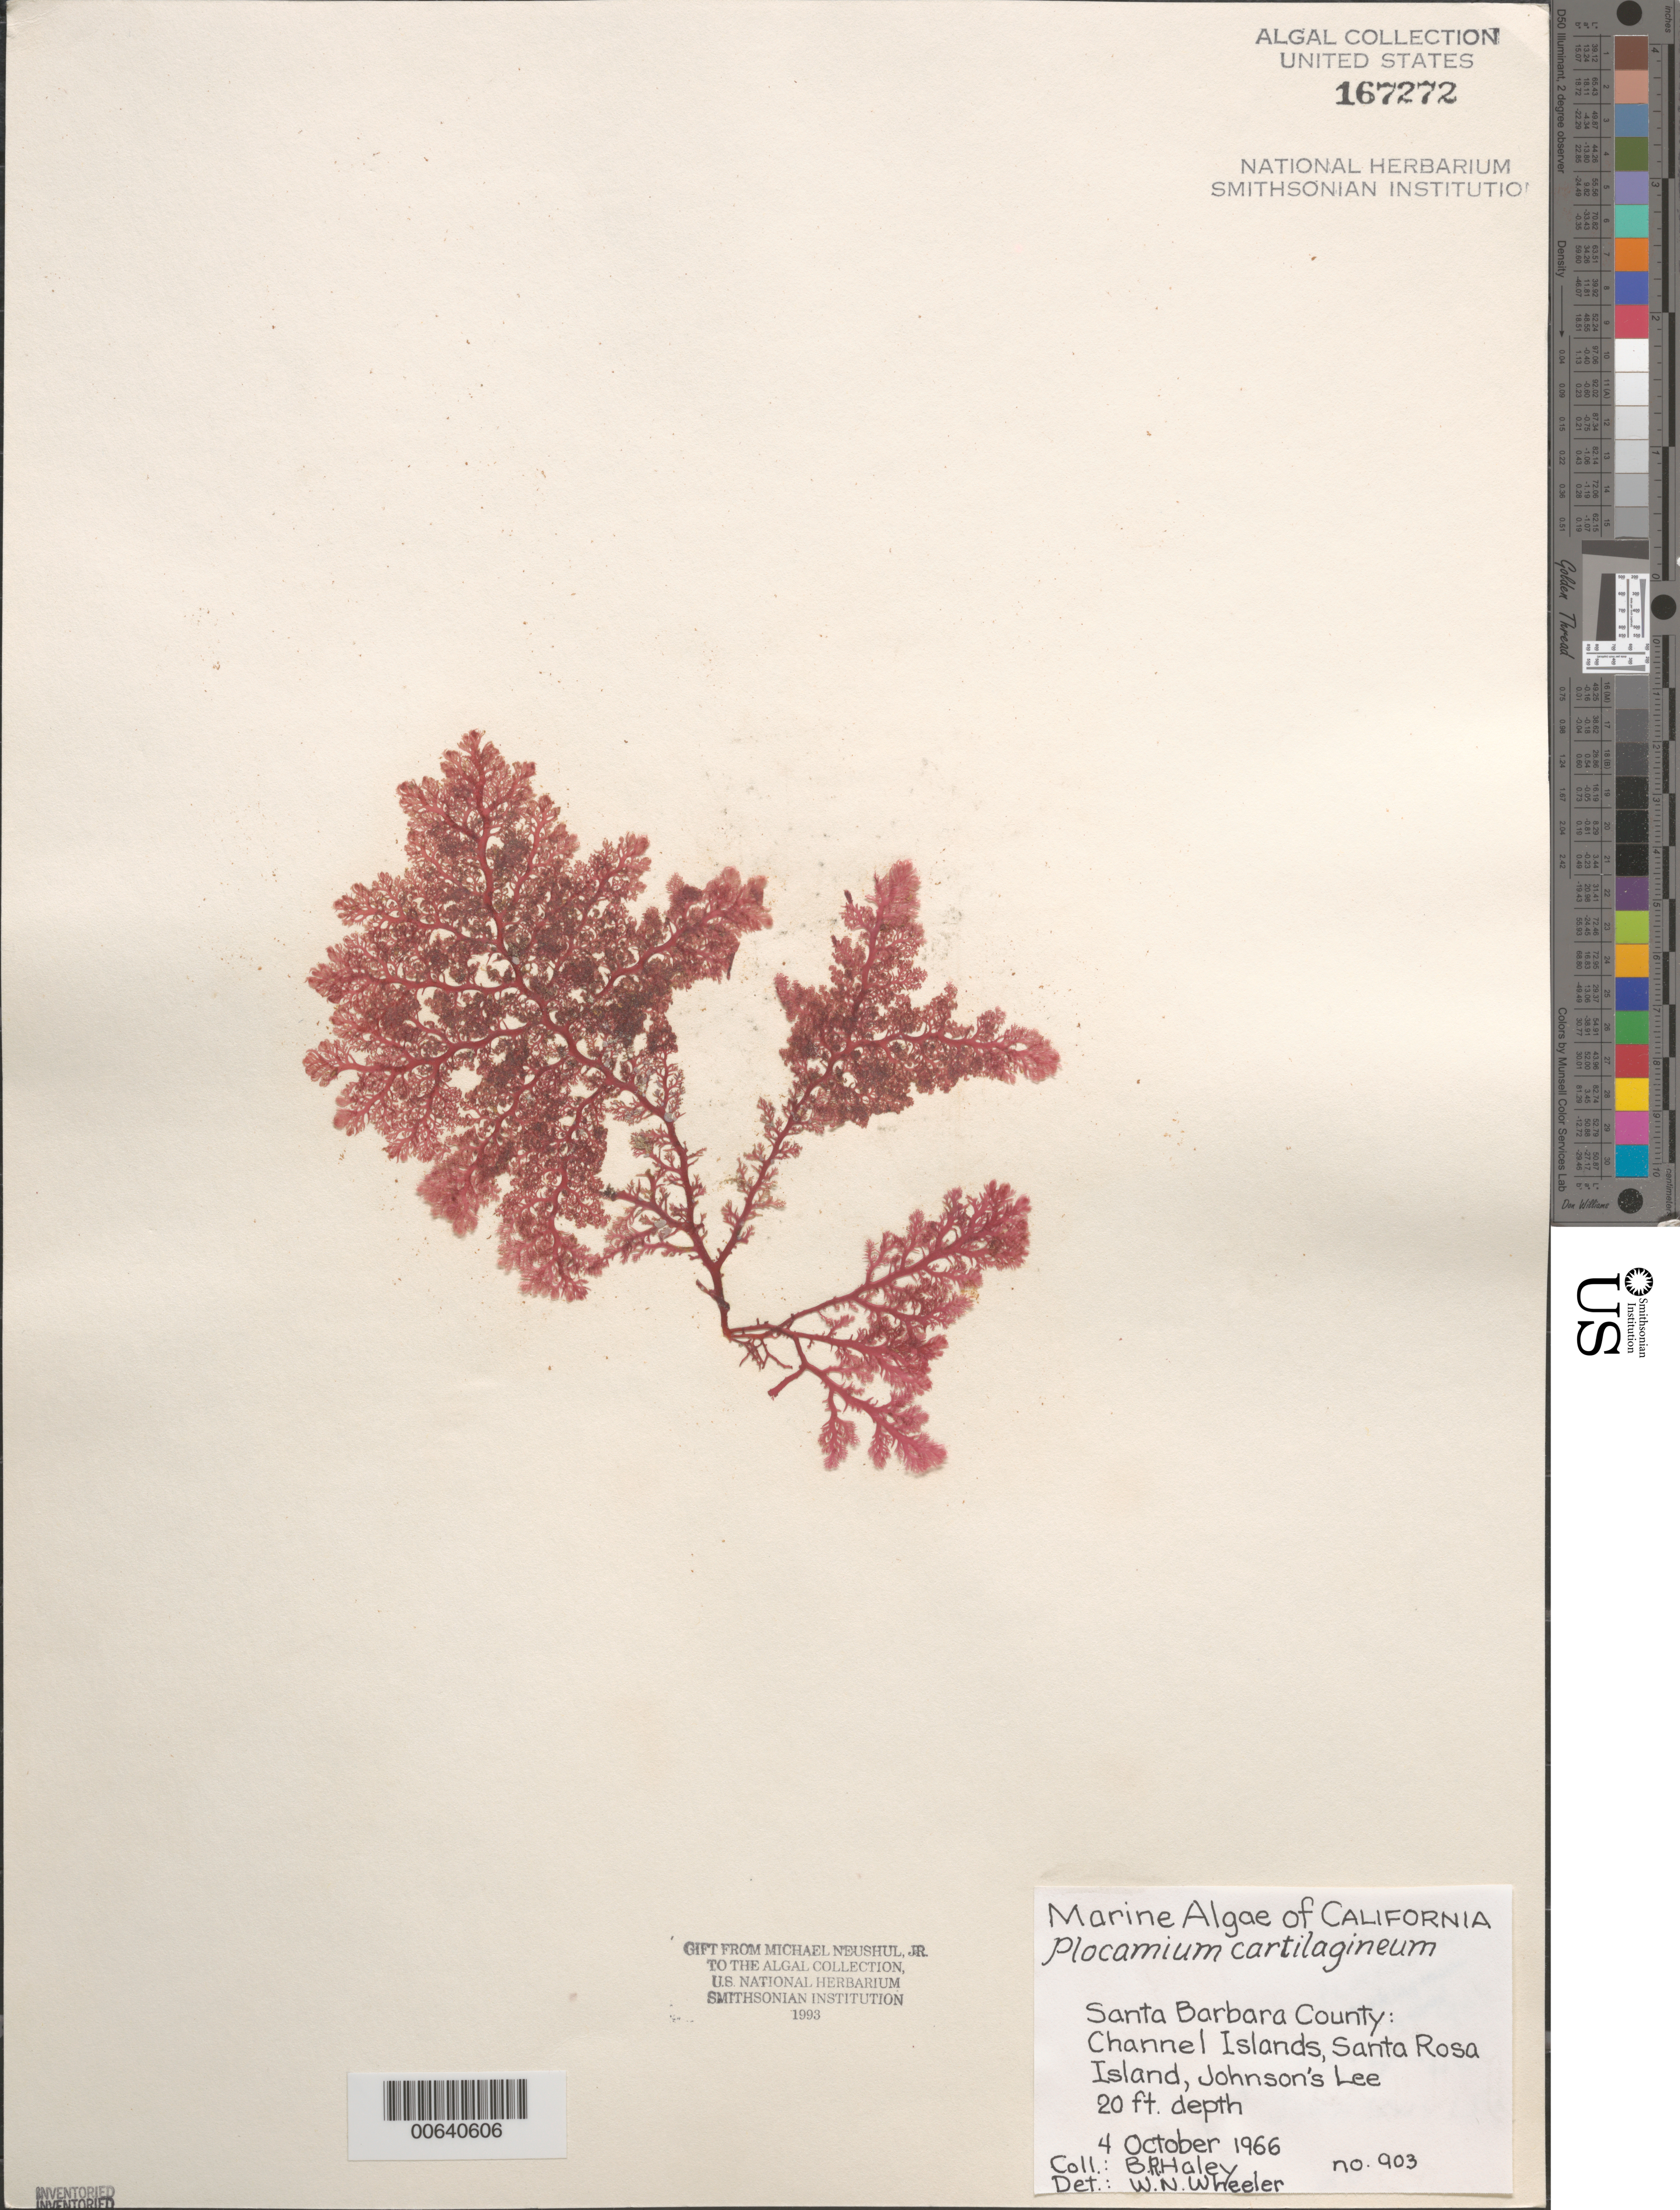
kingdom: Plantae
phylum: Rhodophyta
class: Florideophyceae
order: Plocamiales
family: Plocamiaceae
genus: Plocamium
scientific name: Plocamium cartilagineum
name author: (L.) P.S. Dixon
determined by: Wheeler, W. N.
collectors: B. Haley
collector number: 903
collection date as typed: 04 Oct 1966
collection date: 1966-10-04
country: United States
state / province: California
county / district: Santa Barbara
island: Santa Rosa Island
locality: Johnson's Lee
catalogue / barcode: US 167272